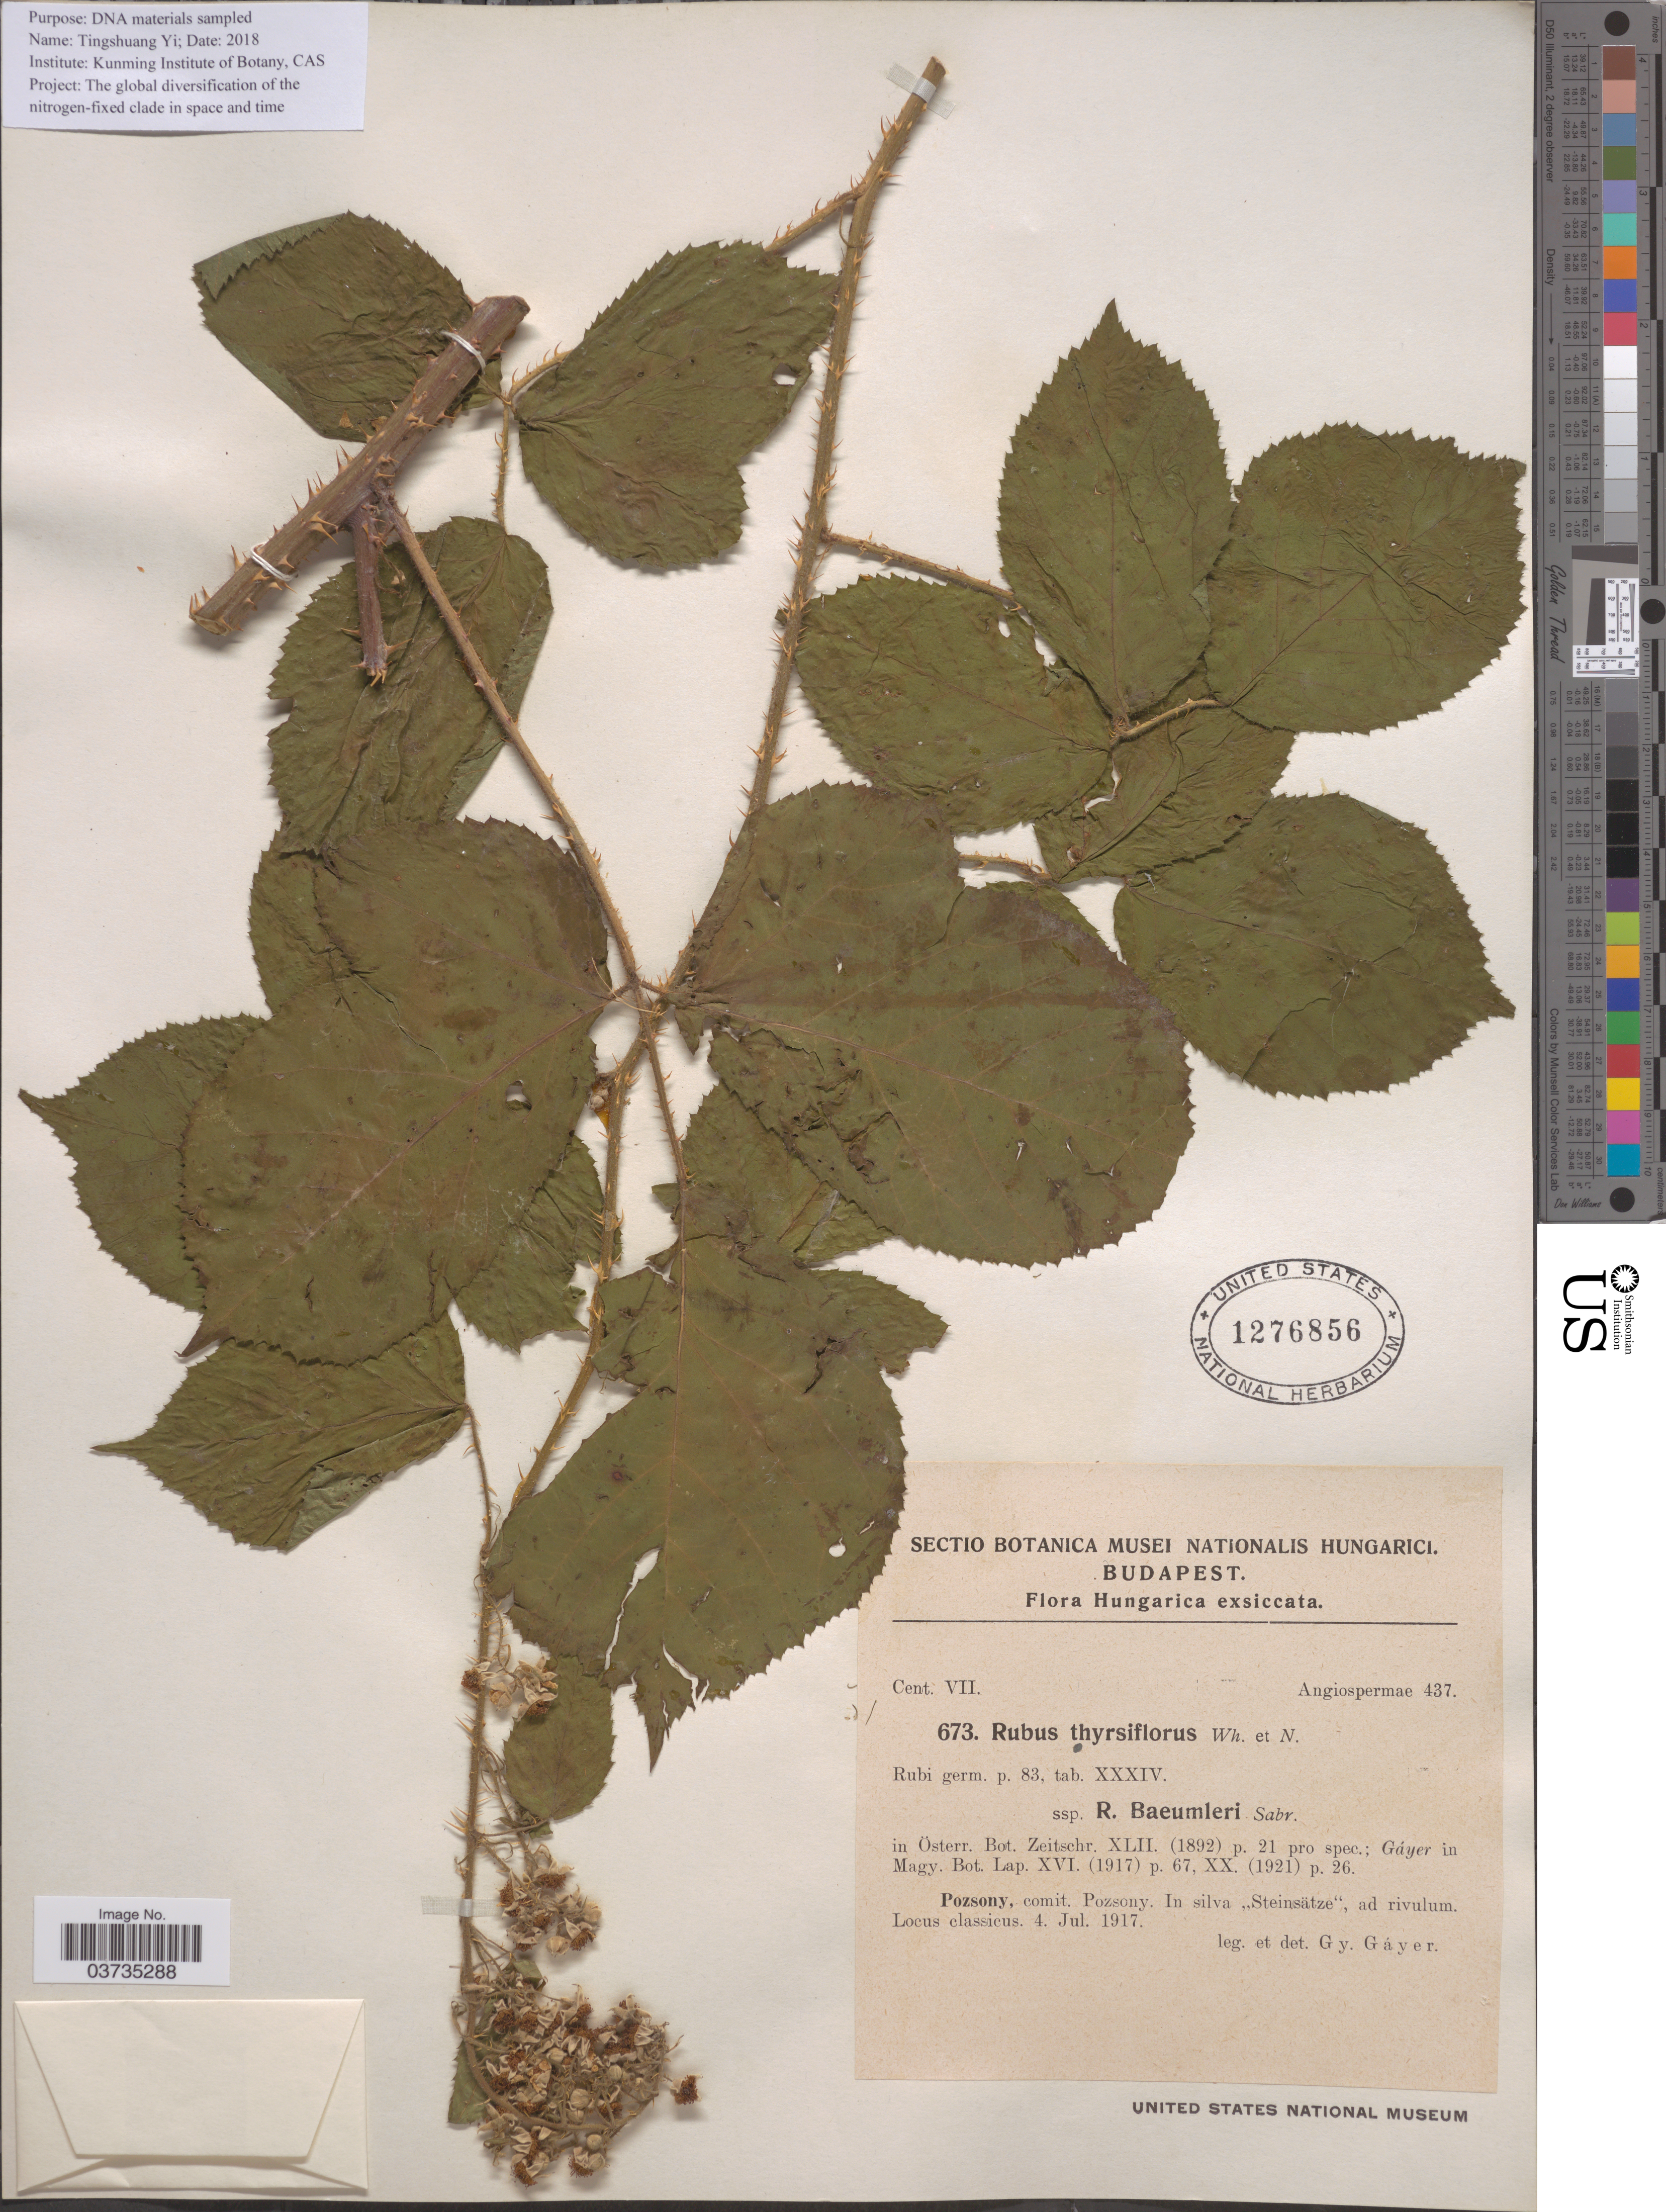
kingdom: Plantae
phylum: Tracheophyta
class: Magnoliopsida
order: Rosales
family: Rosaceae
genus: Rubus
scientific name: Rubus thyrsiflorus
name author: Weihe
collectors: G. Gáyer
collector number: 673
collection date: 1917-07-04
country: Hungary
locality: Pozsony, comit. Pozsony. In silva "Steinsätze", ad rivulum.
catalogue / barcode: US 1276856